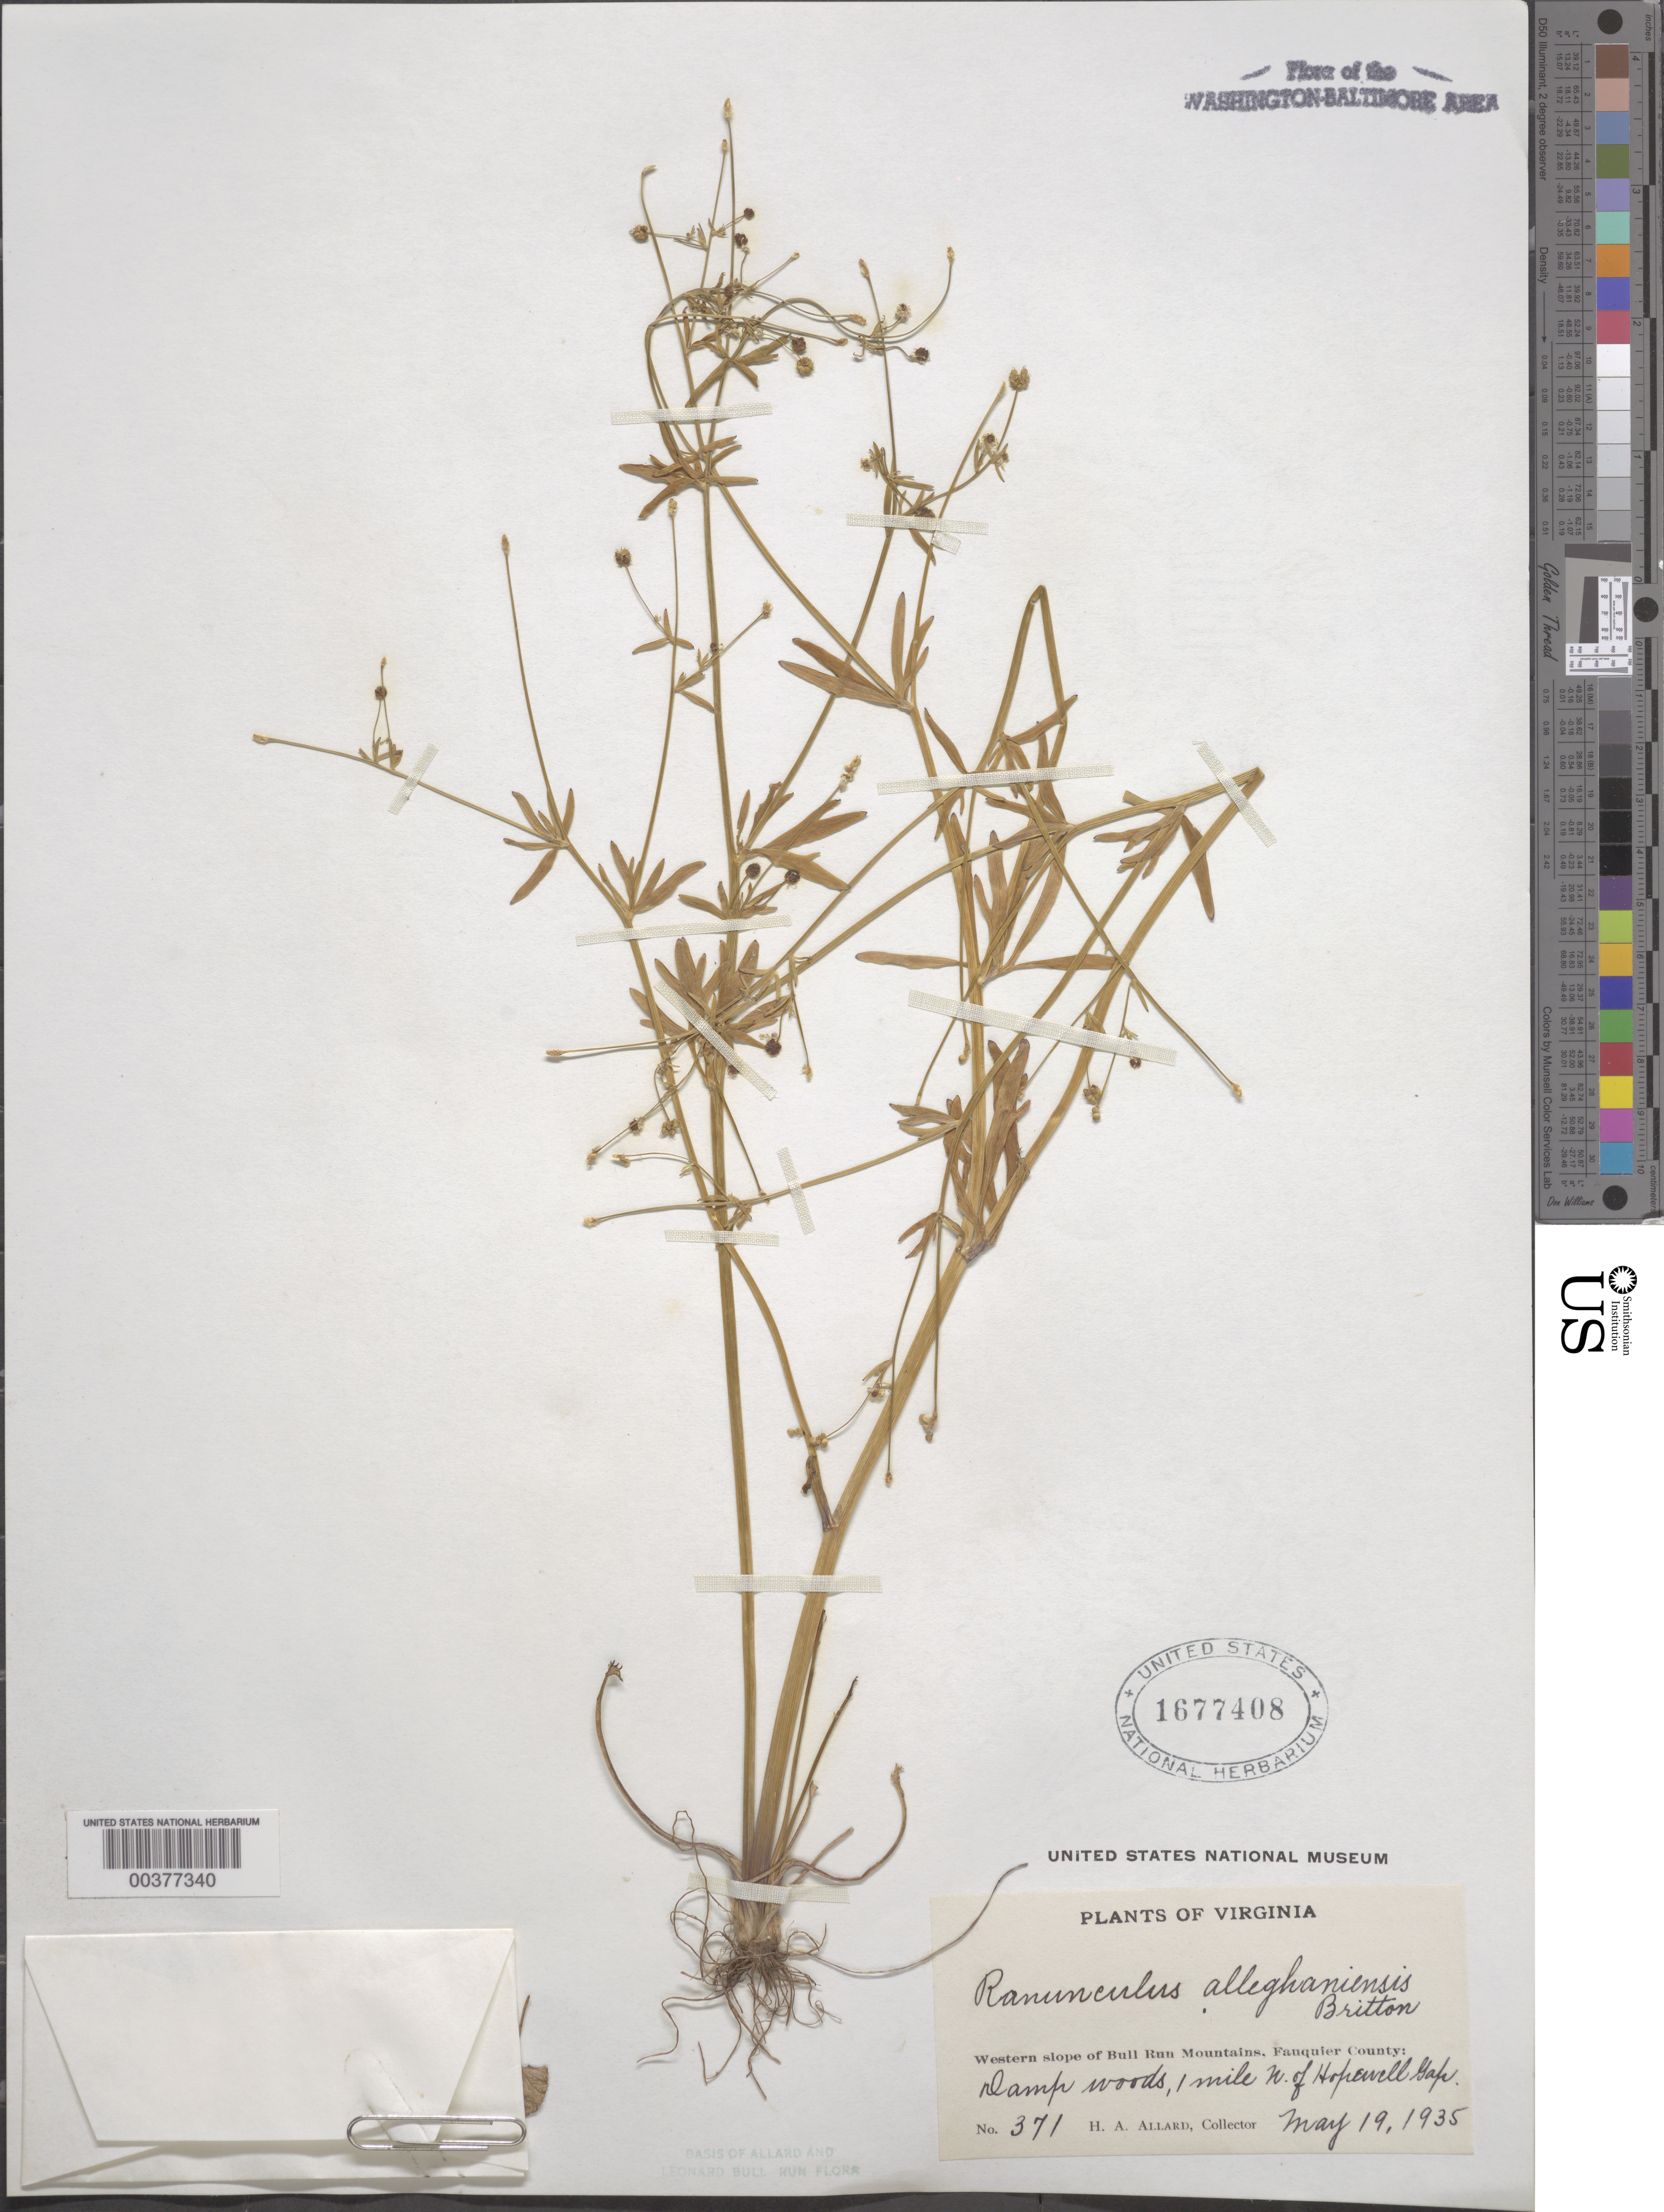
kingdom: Plantae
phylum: Tracheophyta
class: Magnoliopsida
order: Ranunculales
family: Ranunculaceae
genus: Ranunculus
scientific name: Ranunculus allegheniensis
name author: Britton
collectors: H. A. Allard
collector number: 371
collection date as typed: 19 May 1935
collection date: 1935-05-19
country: United States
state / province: Virginia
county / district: Fauquier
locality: North of Hopewell Gap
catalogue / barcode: US 1677408